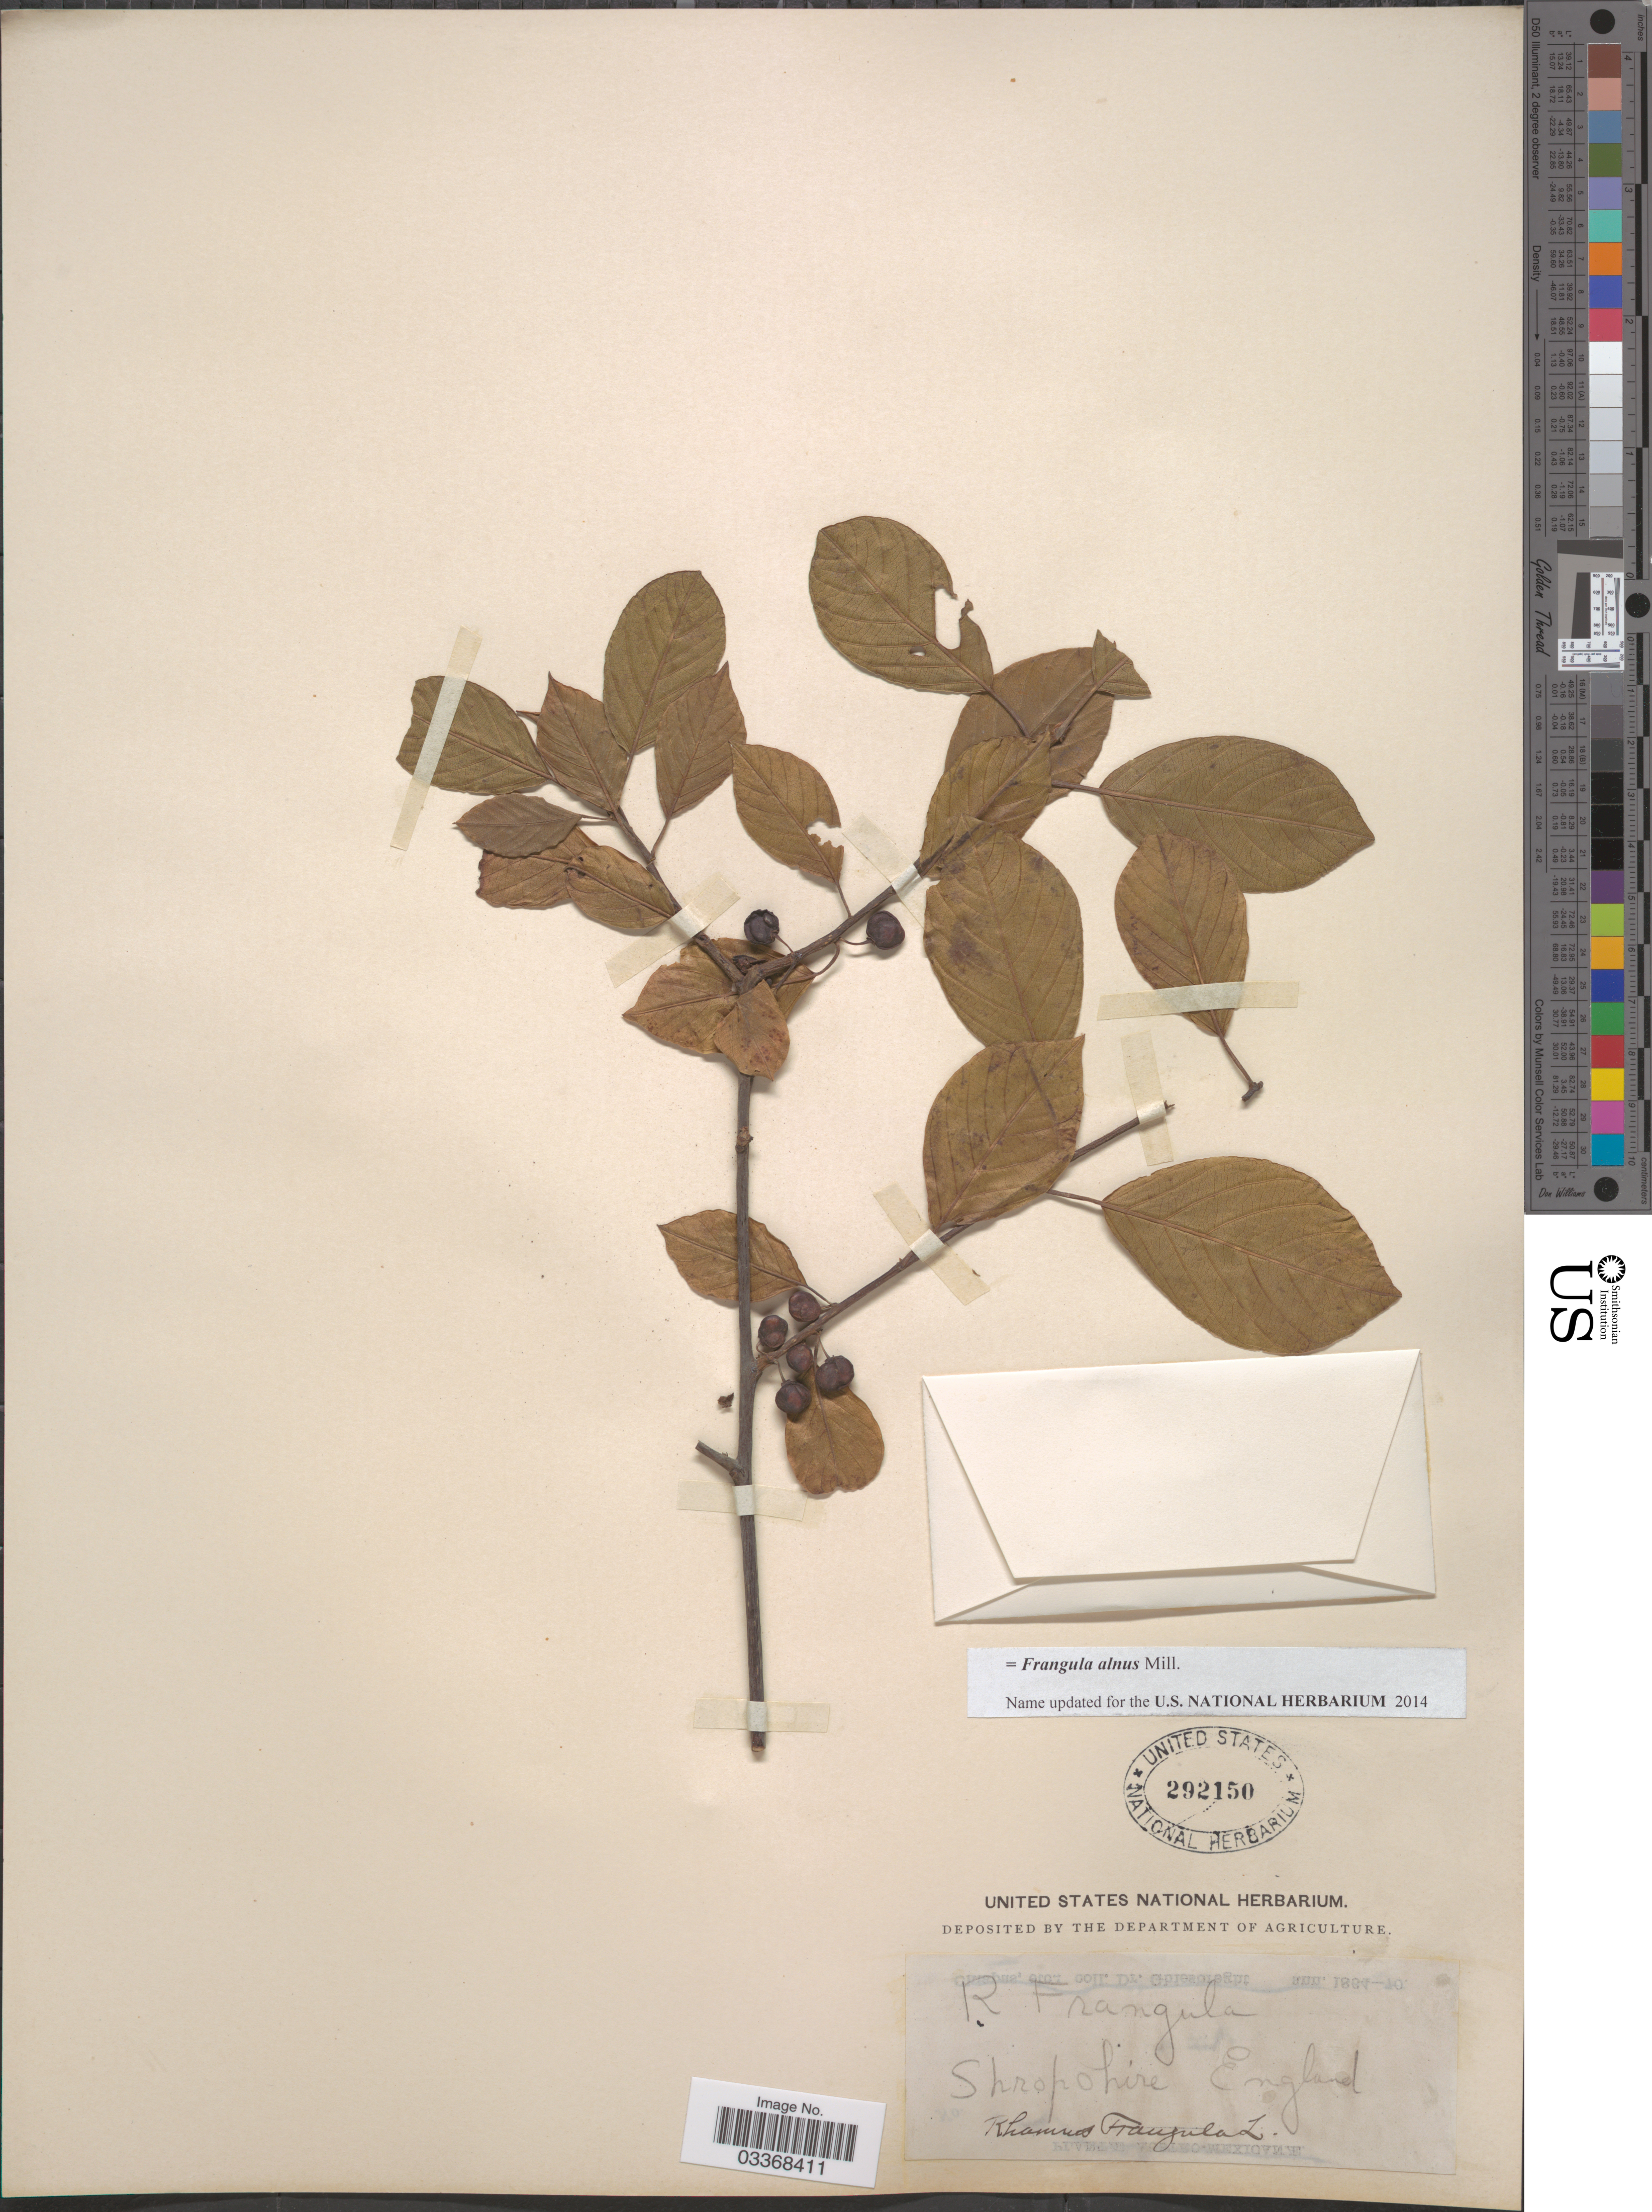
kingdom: Plantae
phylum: Tracheophyta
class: Magnoliopsida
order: Rosales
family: Rhamnaceae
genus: Frangula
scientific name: Frangula alnus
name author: Mill.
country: United Kingdom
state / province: England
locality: Shropshire.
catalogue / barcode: US 292150